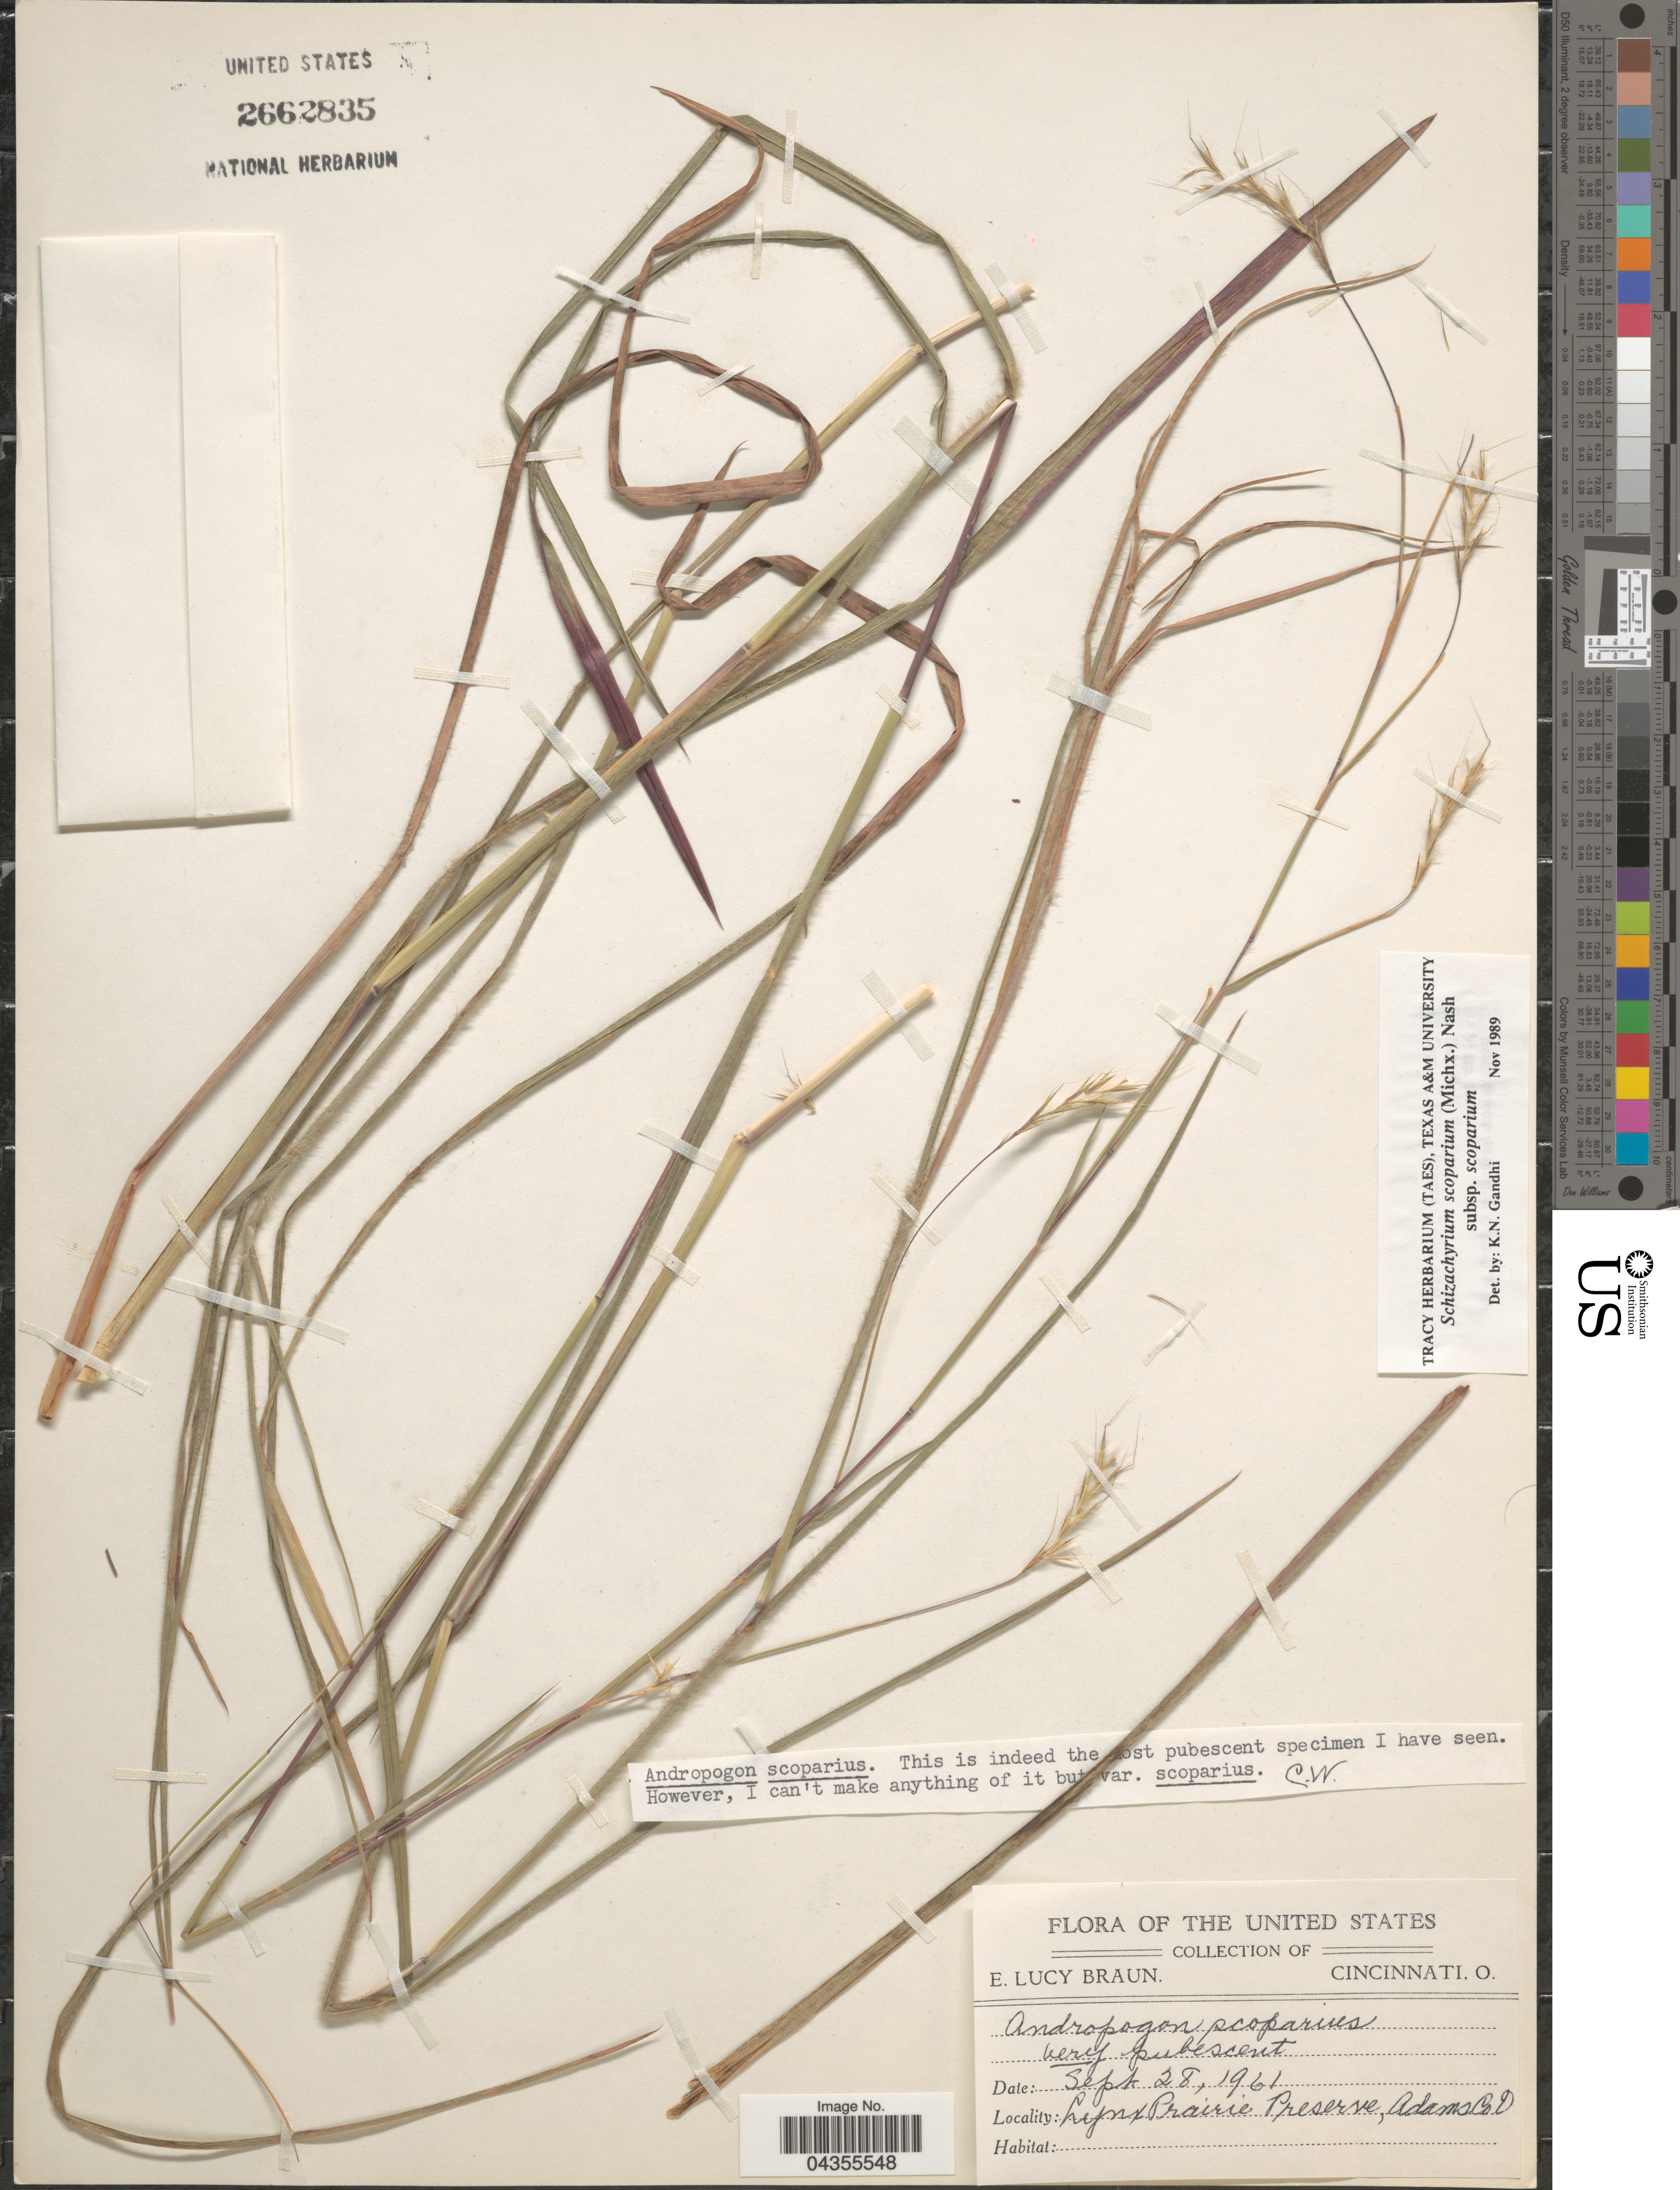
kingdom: Plantae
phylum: Tracheophyta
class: Liliopsida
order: Poales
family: Poaceae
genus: Schizachyrium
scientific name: Schizachyrium scoparium var. scoparium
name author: (Michx.) Nash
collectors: E. L. Braun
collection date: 1961-09-28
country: United States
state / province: Ohio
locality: Lynx Prairie Preserve, Adams Co.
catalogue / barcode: US 2662835